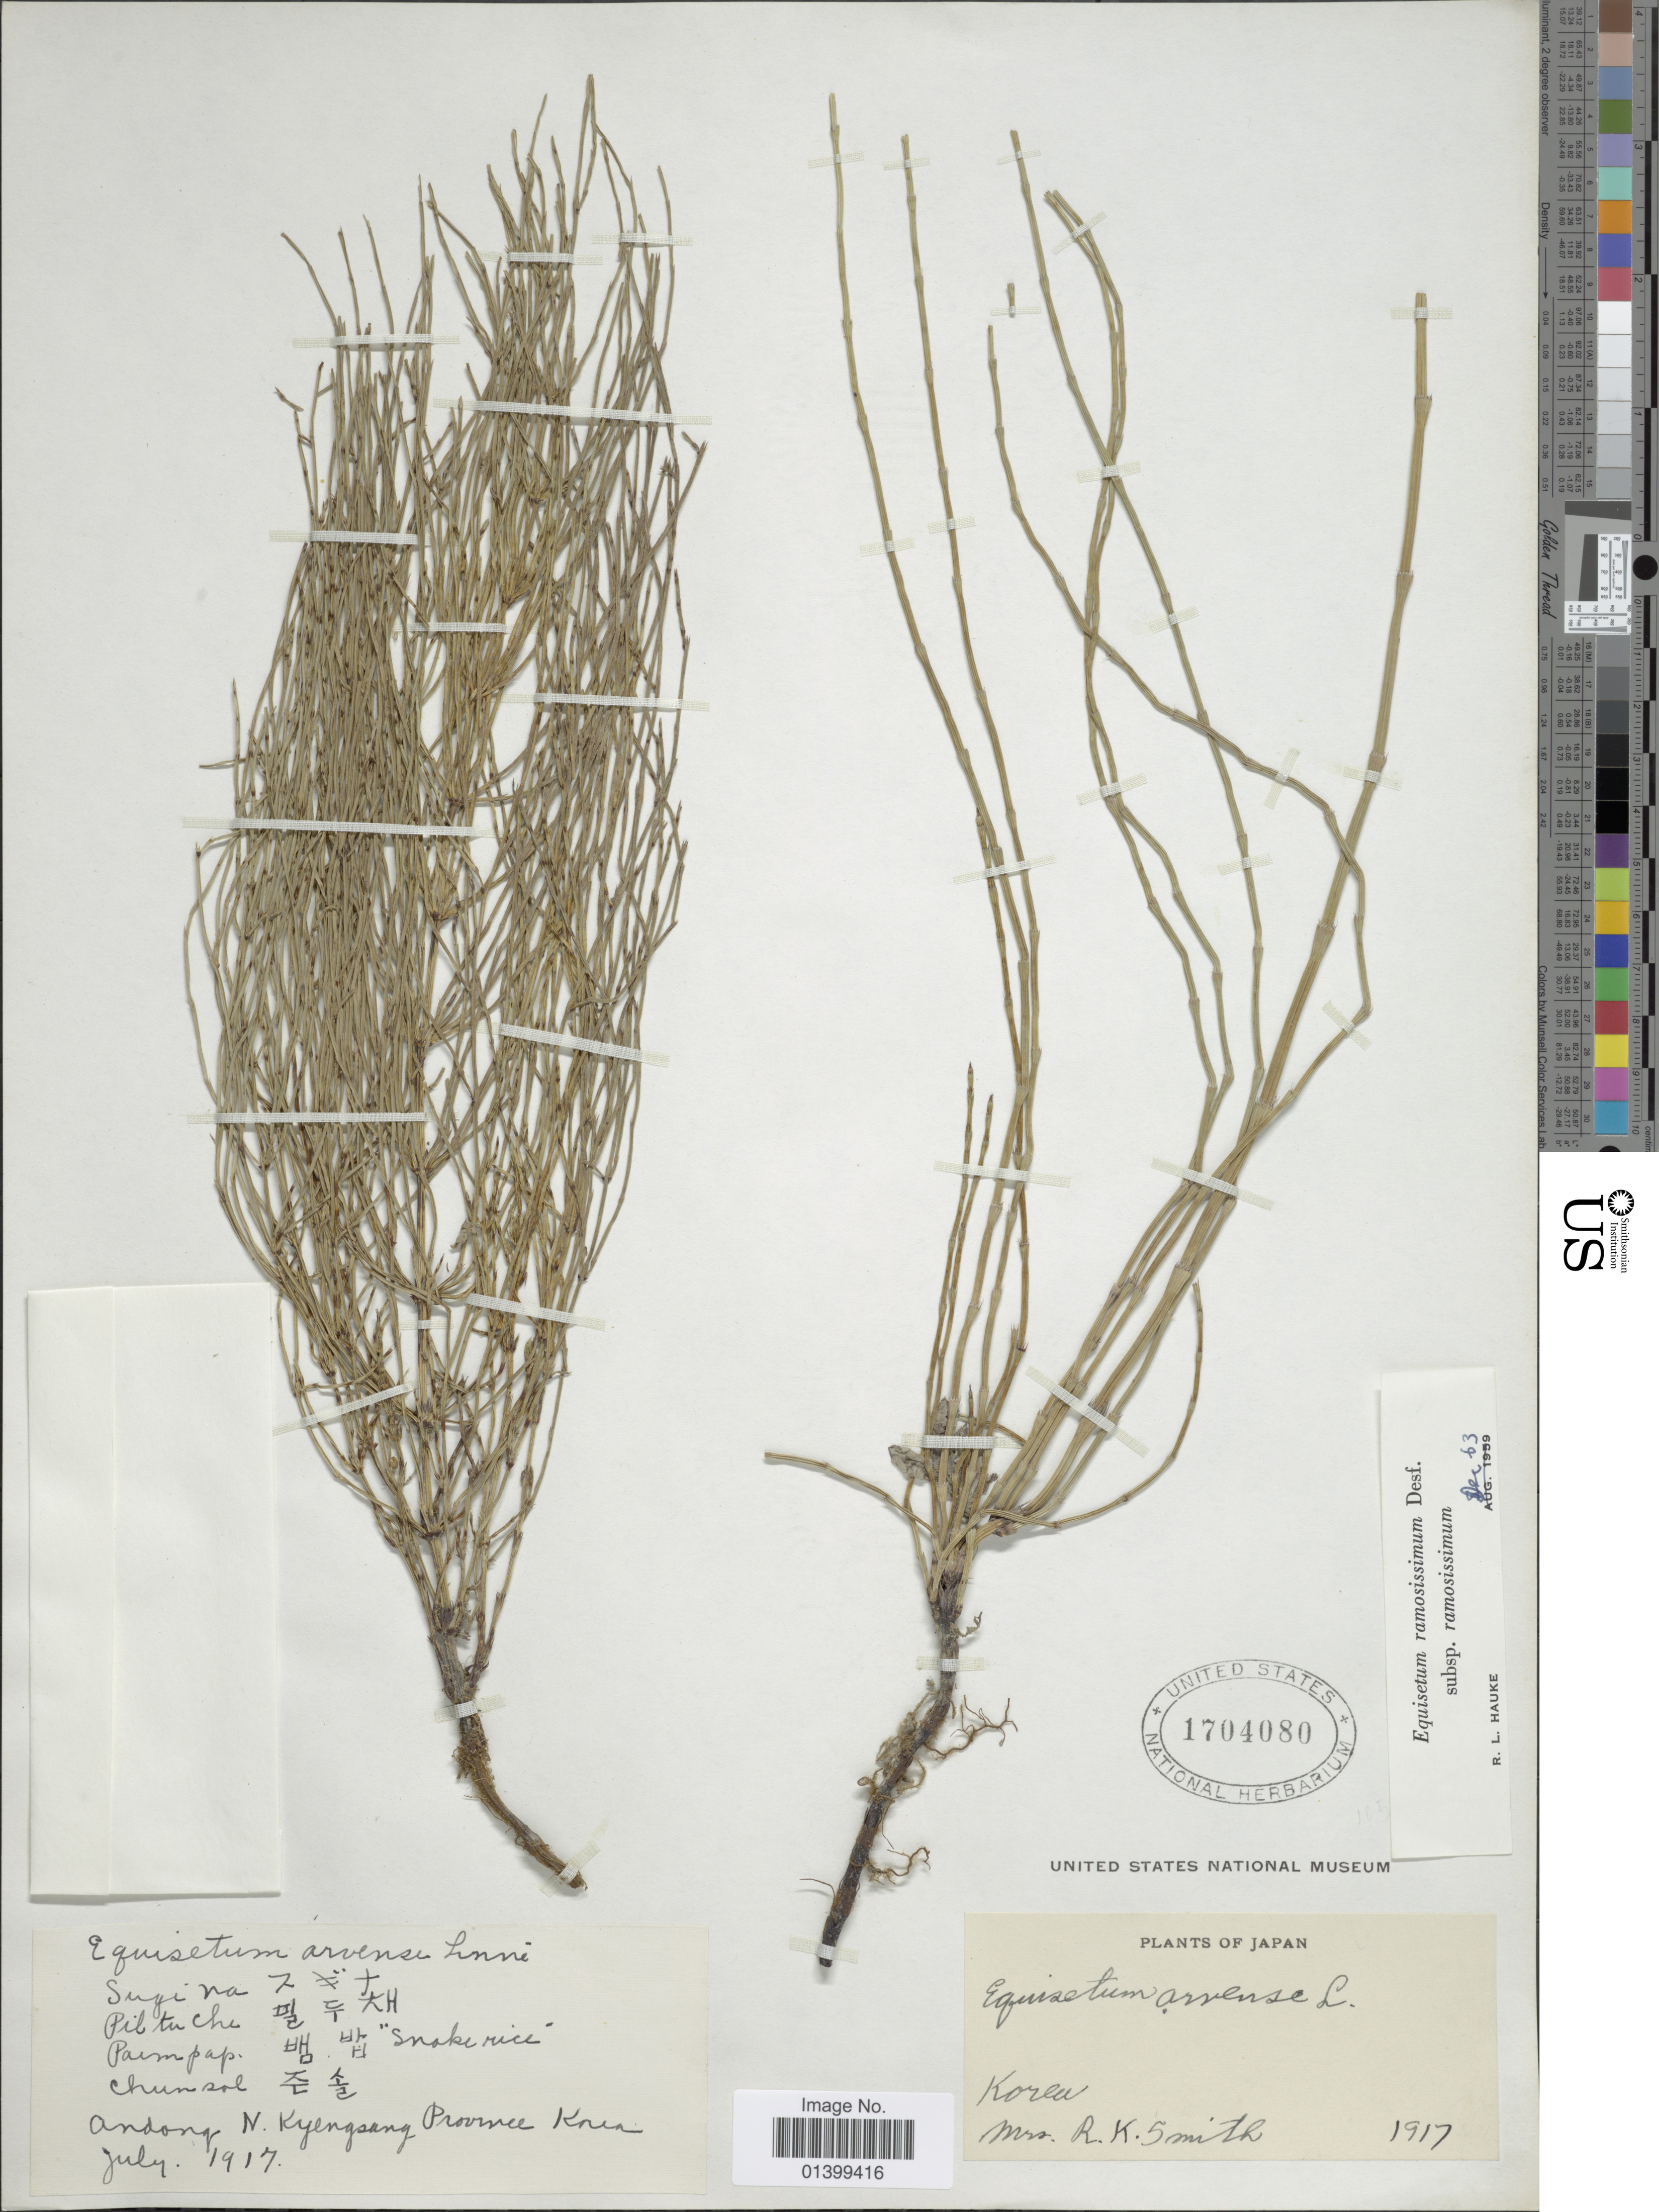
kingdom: Plantae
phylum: Tracheophyta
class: Polypodiopsida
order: Equisetales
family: Equisetaceae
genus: Equisetum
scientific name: Equisetum arvense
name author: L.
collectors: Mrs. R. K. Smith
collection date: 1917-07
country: South Korea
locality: Andong N. Kyengsang Province Korea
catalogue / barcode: US 1704080